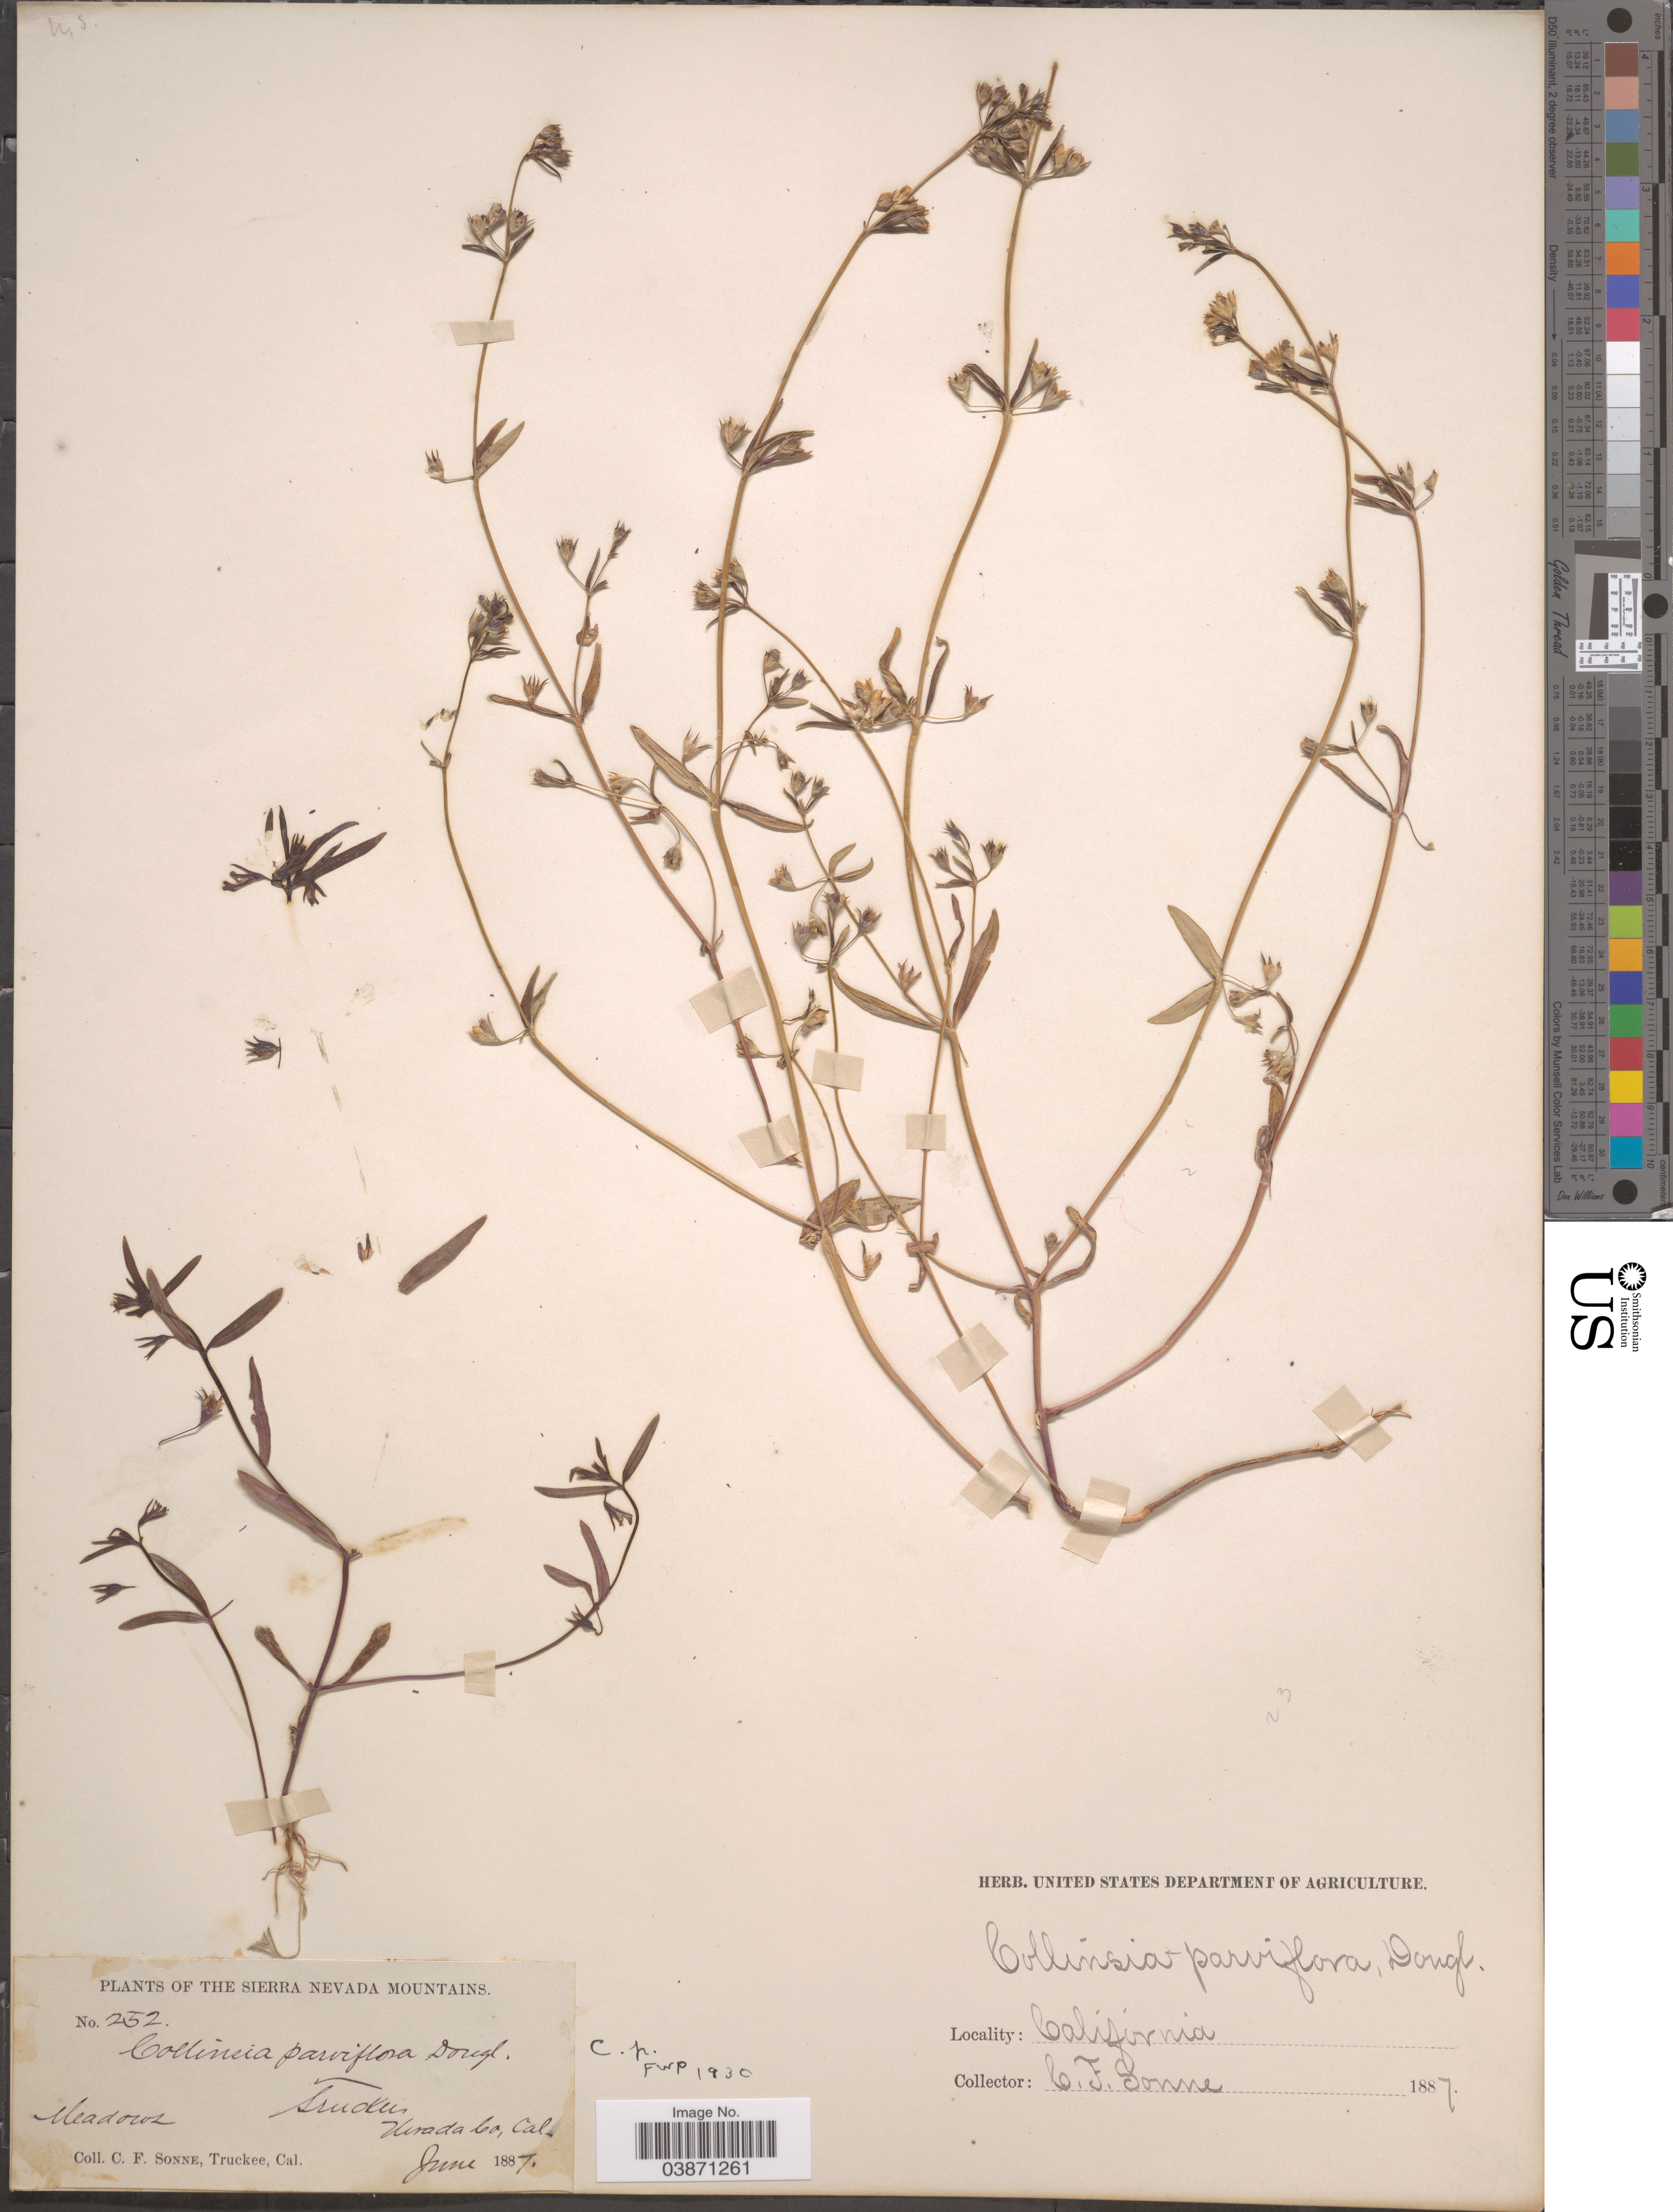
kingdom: Plantae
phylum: Tracheophyta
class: Magnoliopsida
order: Lamiales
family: Plantaginaceae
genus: Collinsia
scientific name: Collinsia parviflora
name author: Douglas ex Lindl.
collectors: C. Sonne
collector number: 252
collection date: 1887-06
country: United States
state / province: California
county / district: Nevada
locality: The Sierra Nevada Mountains. Meadows. Truckee, Nevada Co.